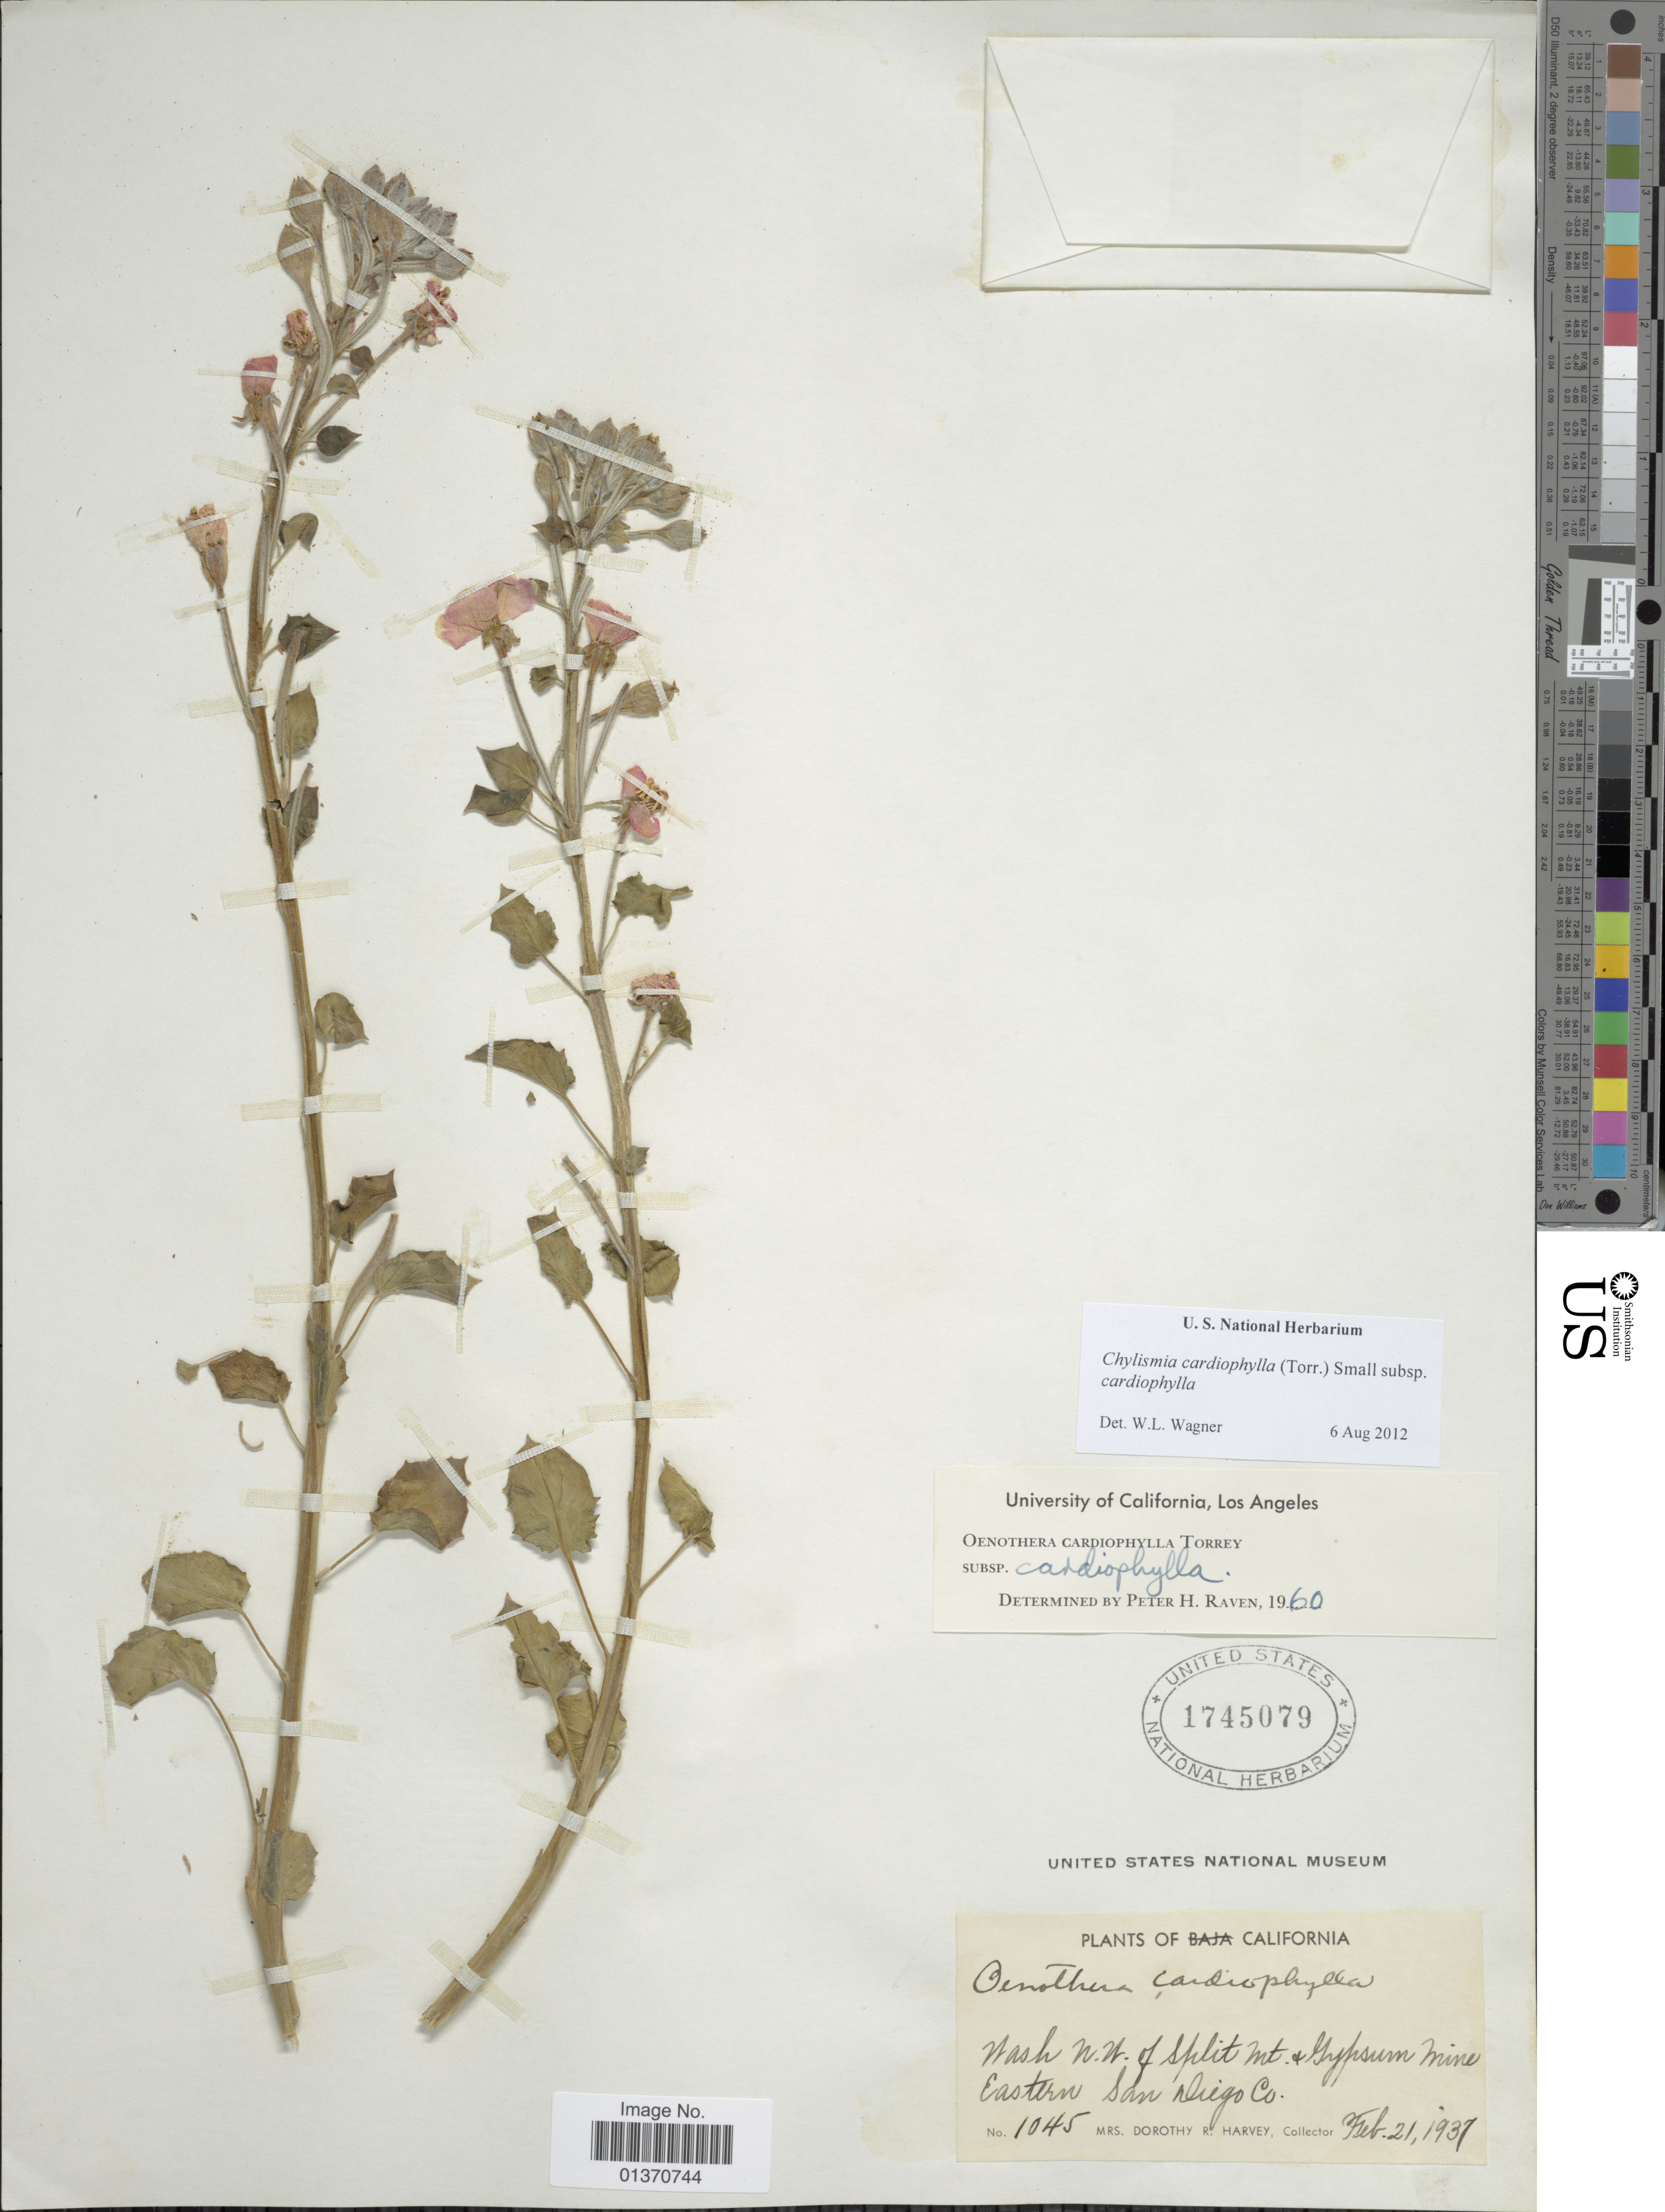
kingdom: Plantae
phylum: Tracheophyta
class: Magnoliopsida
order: Myrtales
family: Onagraceae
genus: Chylismia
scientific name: Chylismia cardiophylla subsp. cardiophylla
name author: (Torr.) Small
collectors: D. R. Harvey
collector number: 1045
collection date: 1937-02-21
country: United States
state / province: California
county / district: San Diego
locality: Wash N.H. of Split Mt. & Gypsum Mine, Eastern San Diego Co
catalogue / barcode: US 1745079